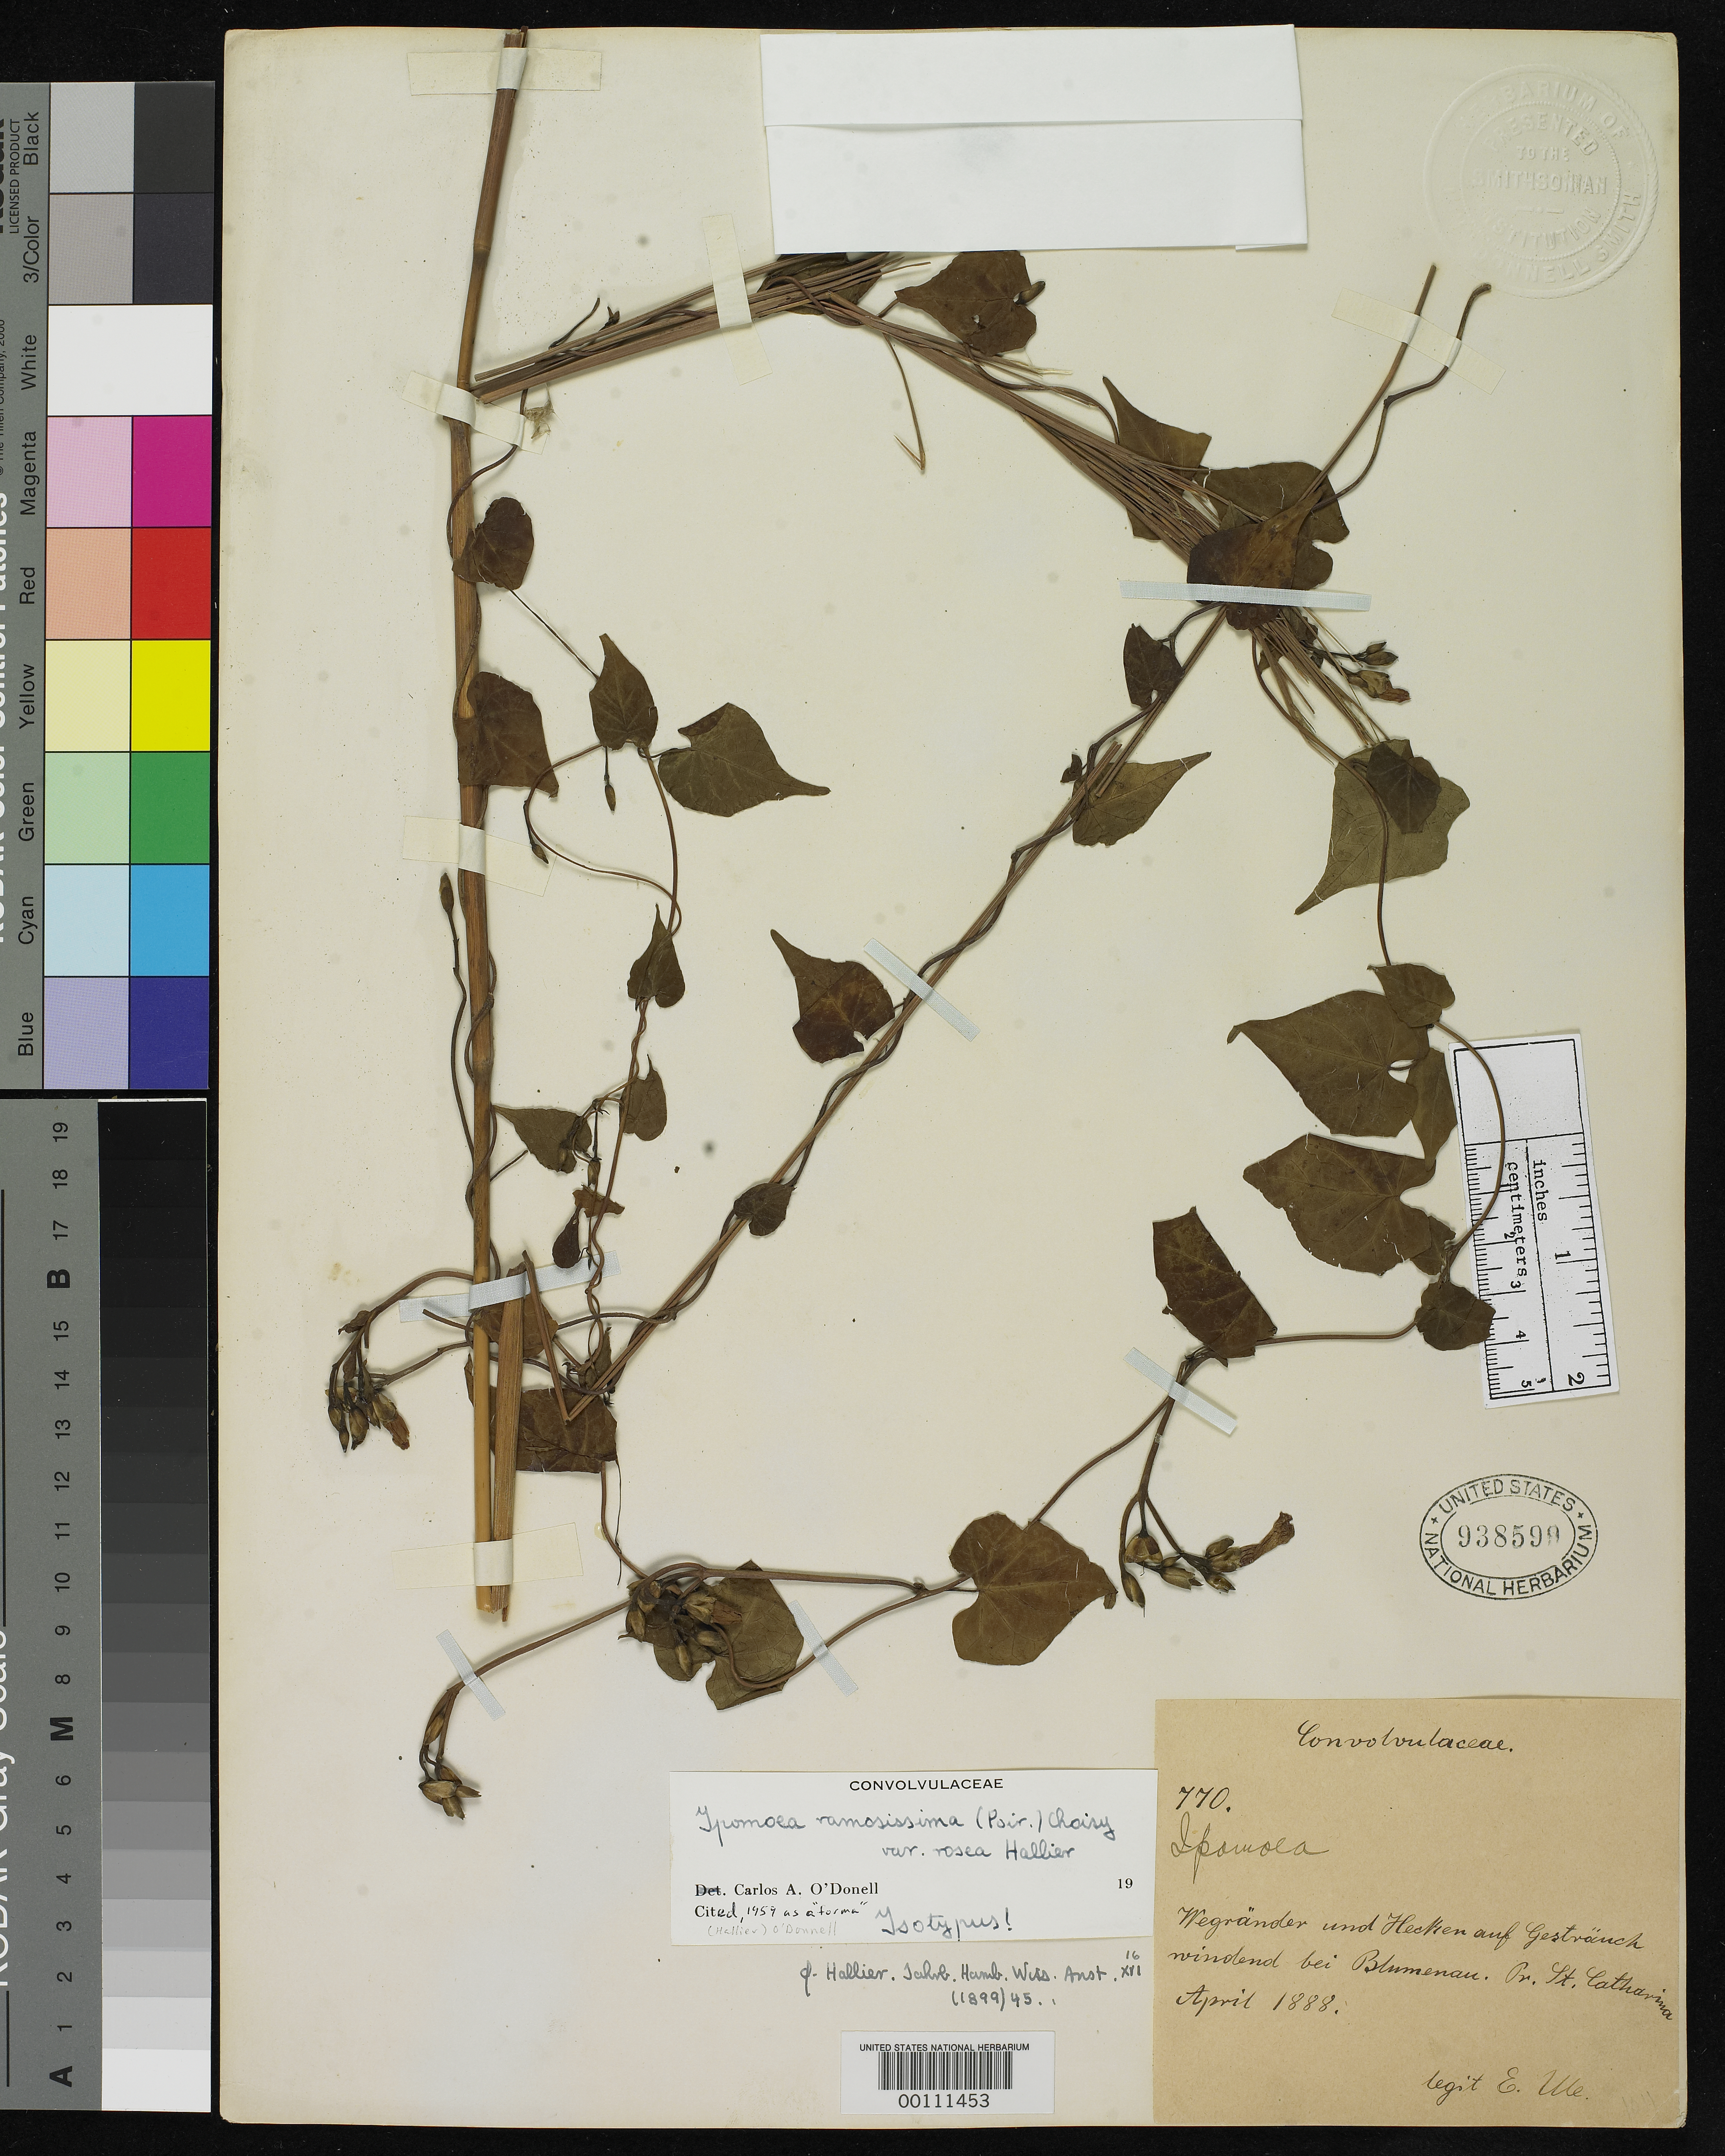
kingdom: Plantae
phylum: Tracheophyta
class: Magnoliopsida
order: Solanales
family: Convolvulaceae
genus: Ipomoea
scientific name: Ipomoea ramosissima var. rosea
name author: Hallier f.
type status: Isotype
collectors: E. H. Ule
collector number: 770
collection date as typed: Apr 1888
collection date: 1888-04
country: Brazil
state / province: Santa Catarina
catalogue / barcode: US 938599